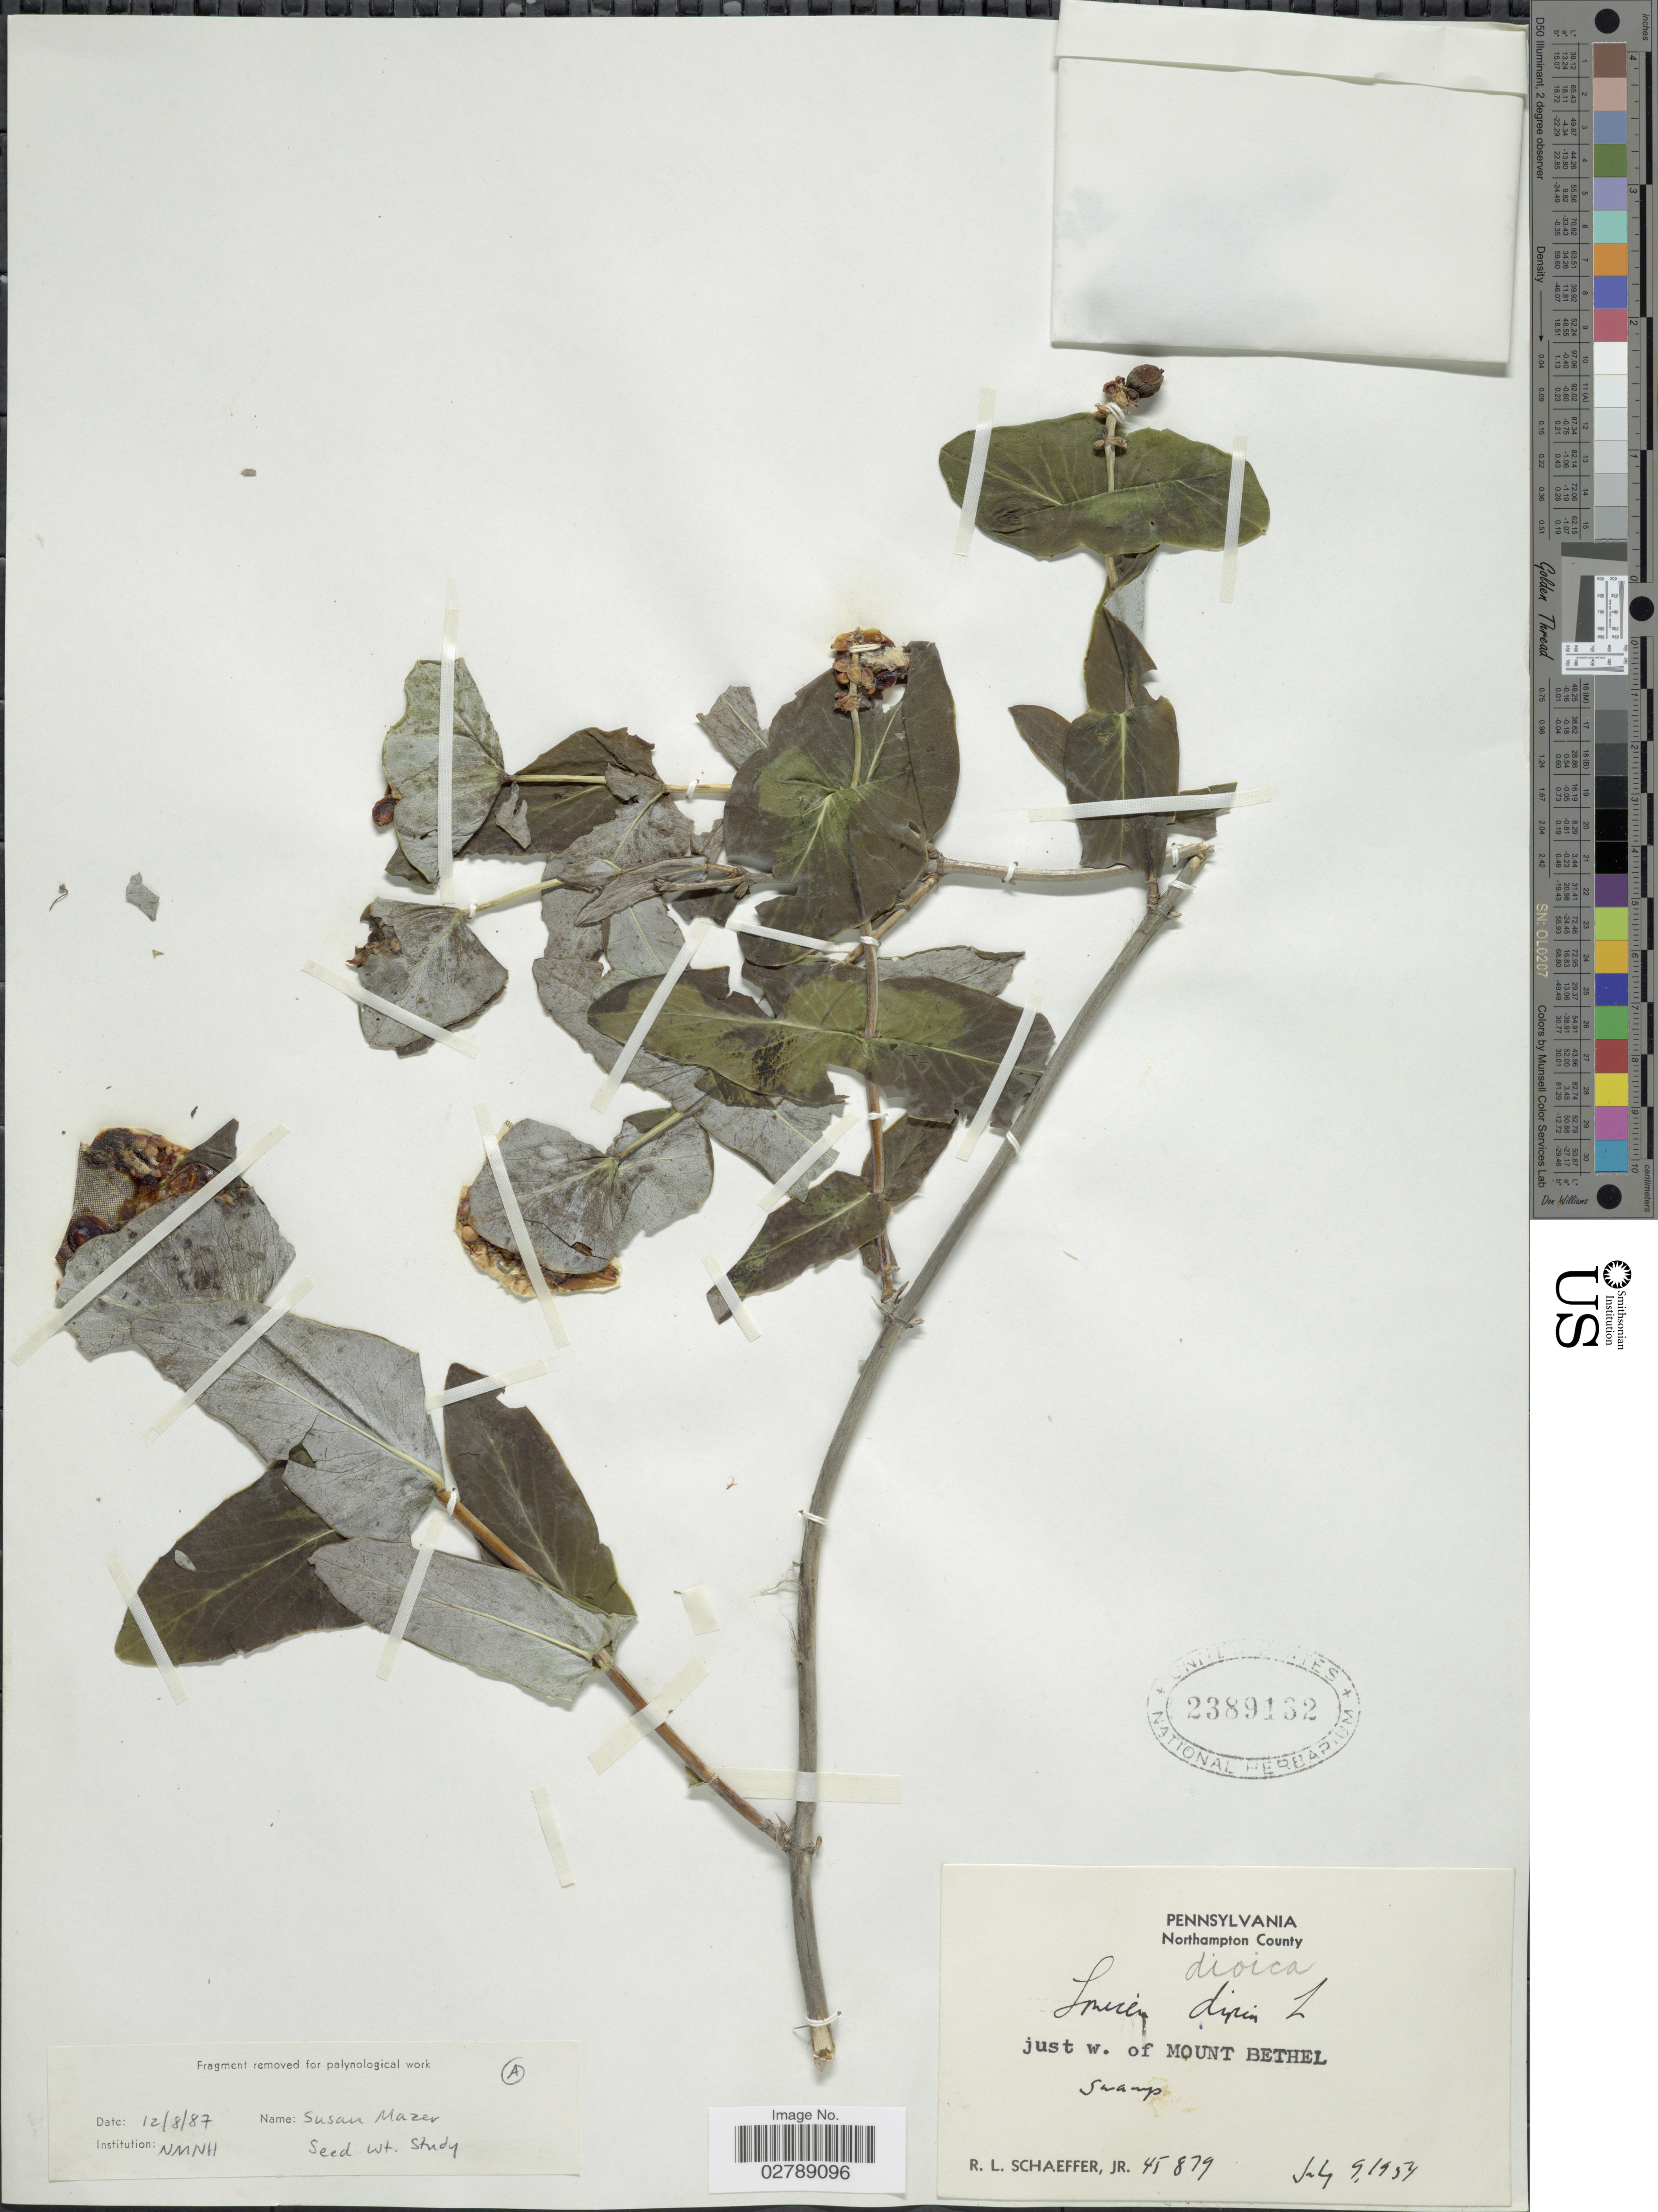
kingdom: Plantae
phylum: Tracheophyta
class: Magnoliopsida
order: Dipsacales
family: Caprifoliaceae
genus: Lonicera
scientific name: Lonicera dioica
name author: L.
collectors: R. L. Schaeffer Jr.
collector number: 45879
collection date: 1954-07-09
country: United States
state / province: Pennsylvania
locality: Northampton County, just w. of Mount Bethel.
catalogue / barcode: US 2389132